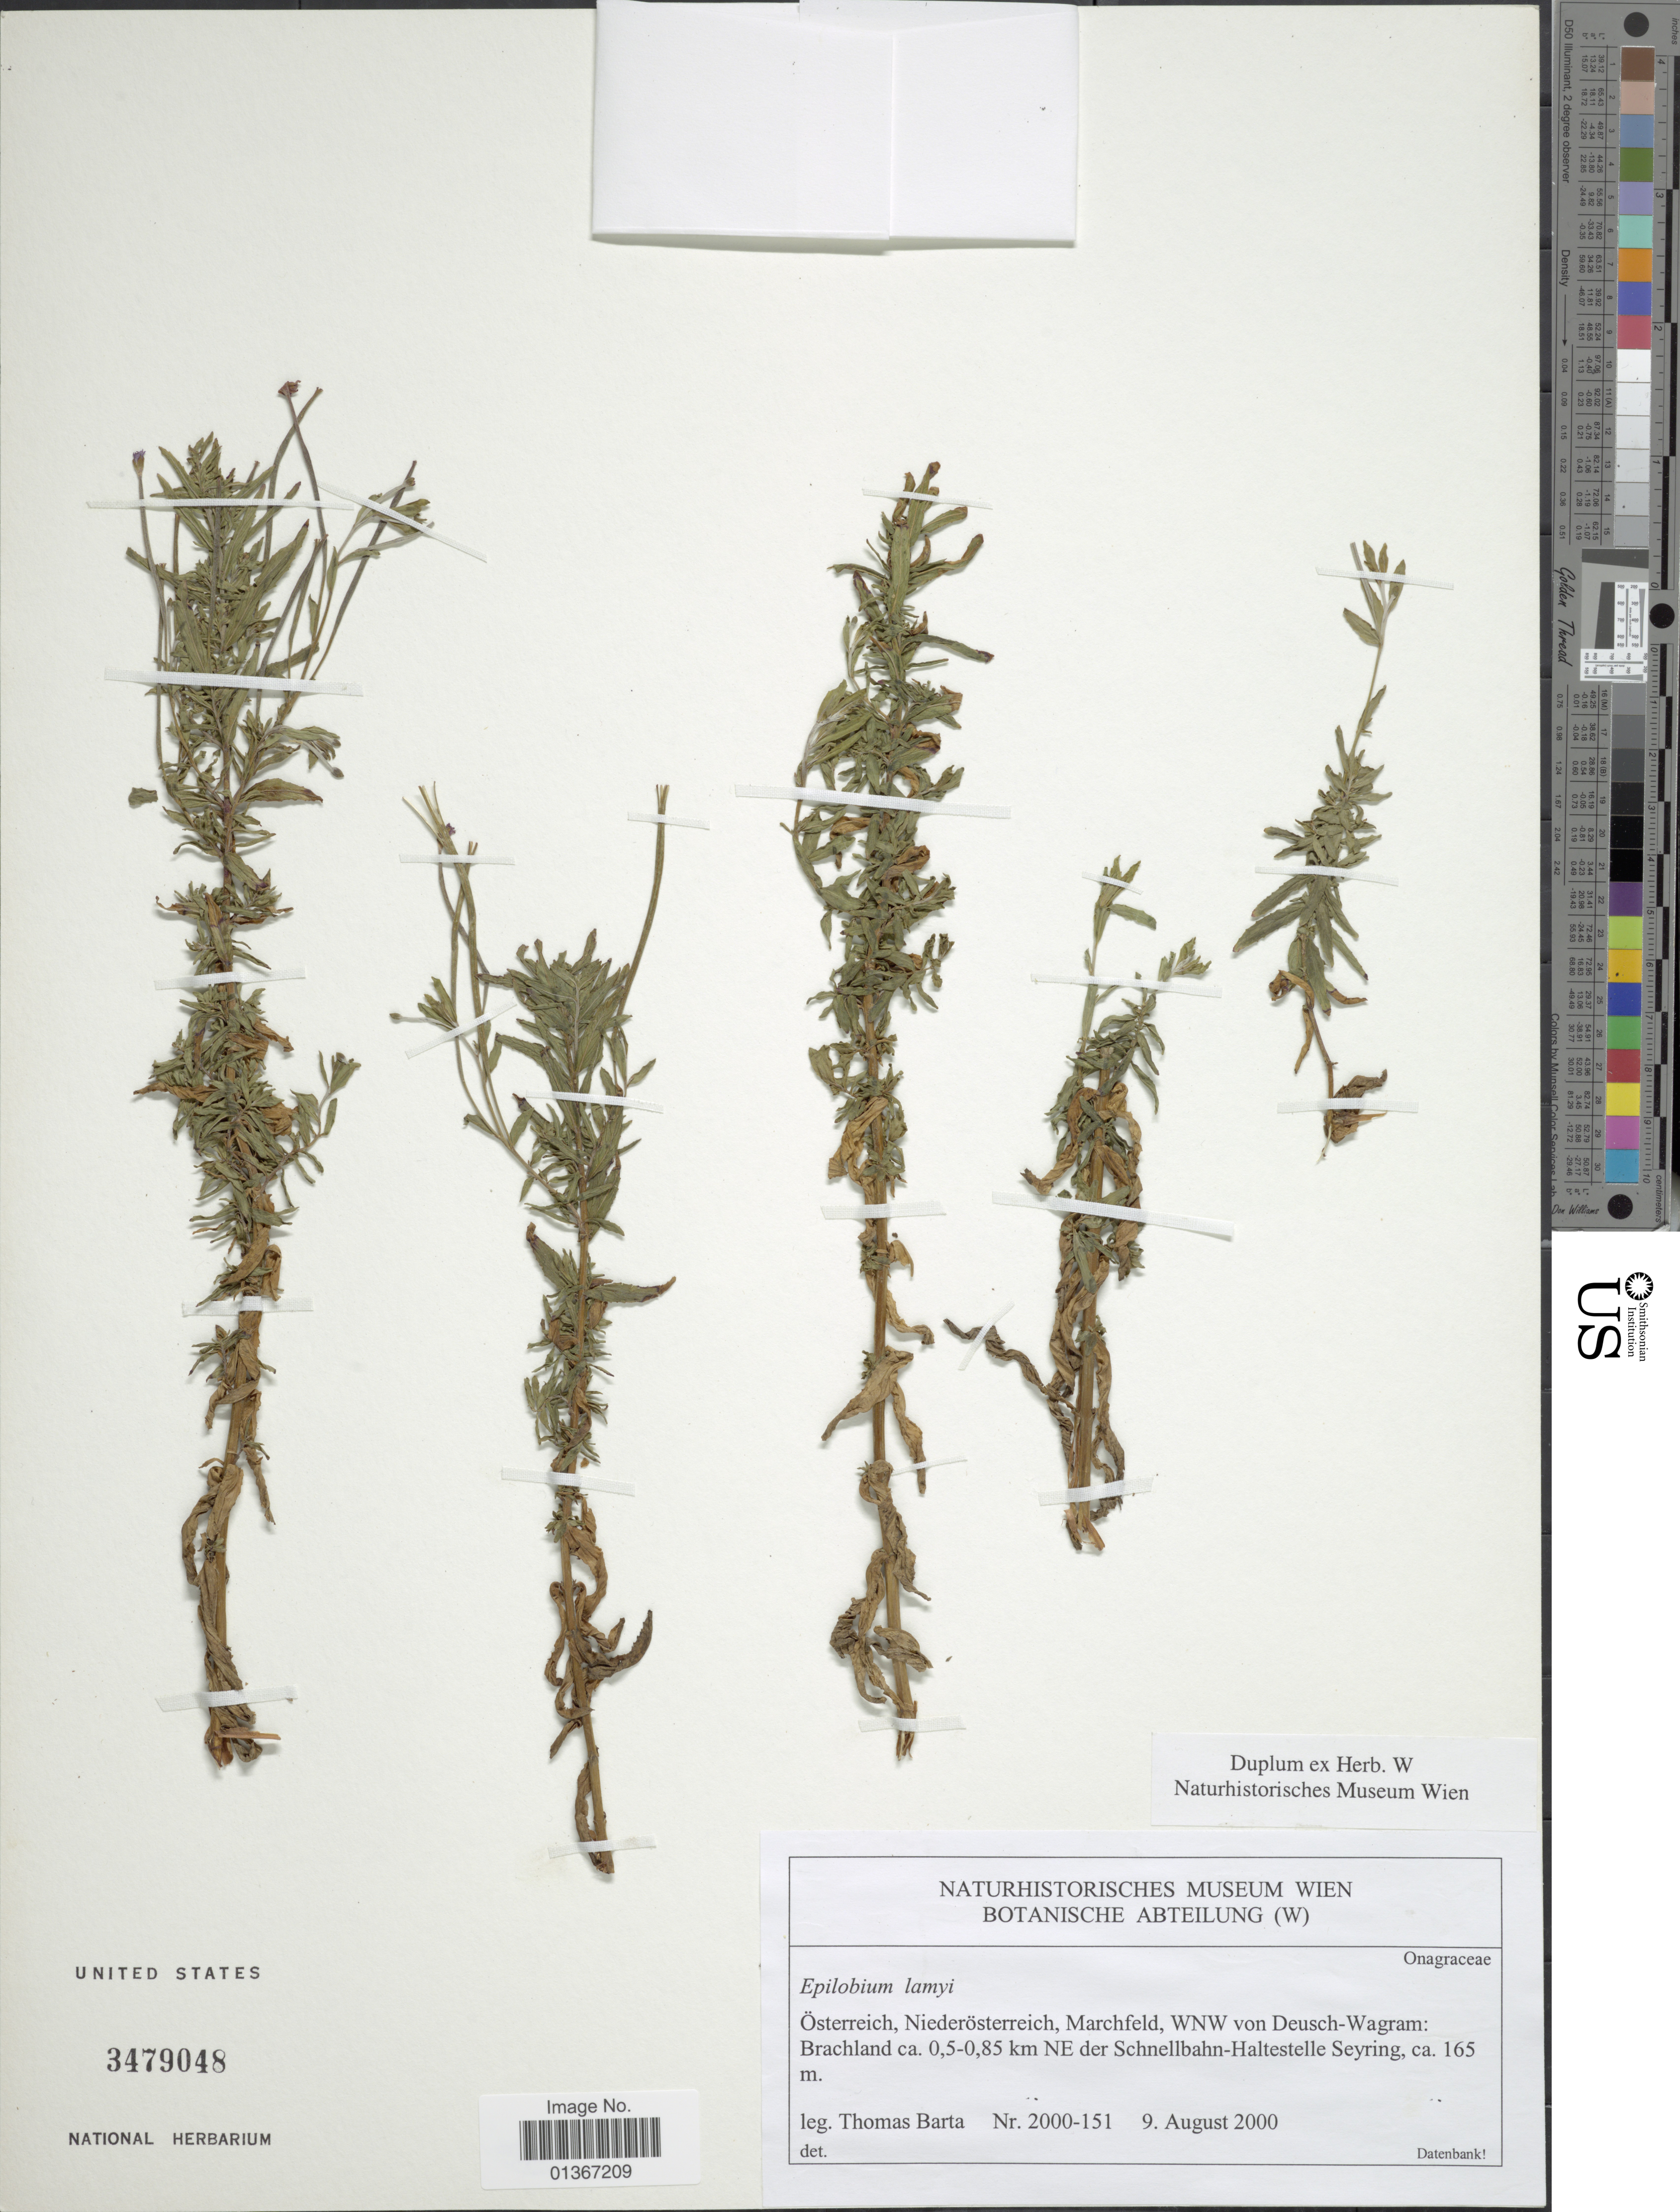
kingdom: Plantae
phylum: Tracheophyta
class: Magnoliopsida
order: Myrtales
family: Onagraceae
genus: Epilobium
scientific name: Epilobium tetragonum subsp. lamyi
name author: (F.W. Schultz) Nyman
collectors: T. Barta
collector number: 2000-151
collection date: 2000-08-09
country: Austria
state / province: Niederosterreich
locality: Marschfeld, WNW von Deusch-Wagram:L Brachland, ca. 0,5-0,85 km NE der Schnellbahn-Haltestelle Seyring.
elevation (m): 165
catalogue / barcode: US 3479048